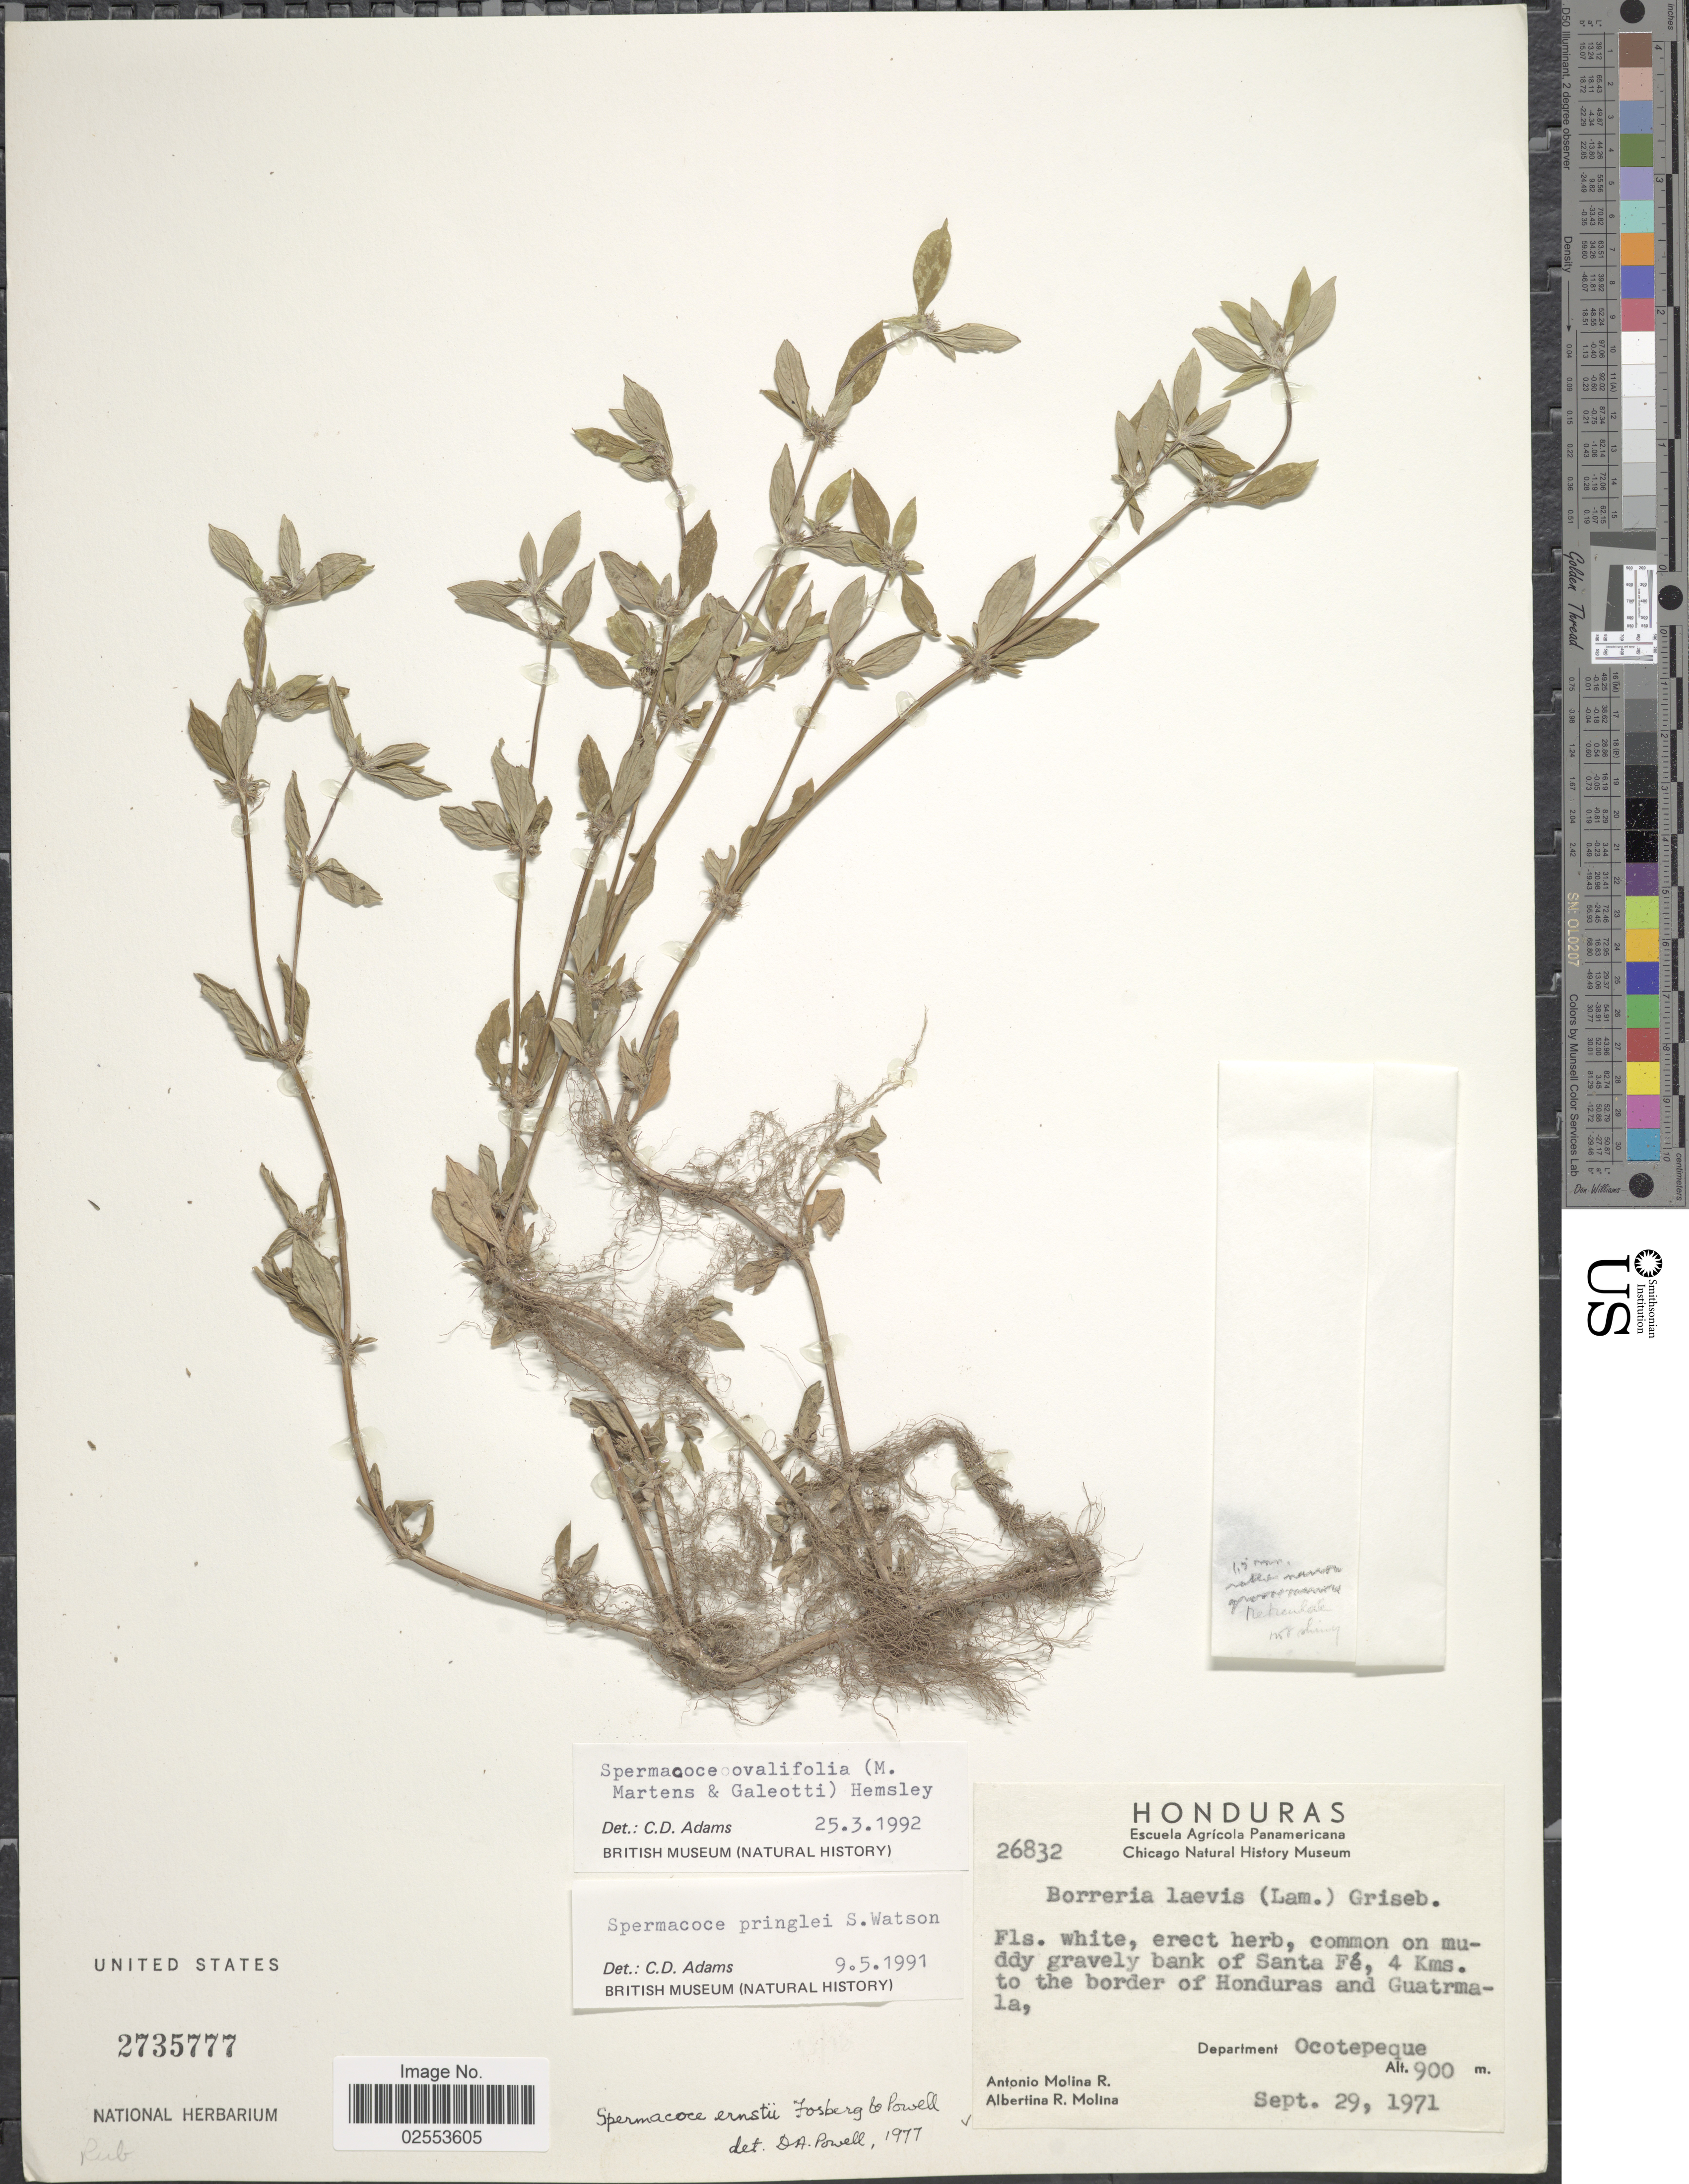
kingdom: Plantae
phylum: Tracheophyta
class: Magnoliopsida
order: Gentianales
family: Rubiaceae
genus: Spermacoce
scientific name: Spermacoce ovalifolia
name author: (M. Martens & Galeotti) Hemsl.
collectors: A. Molina R. & A. R. Molina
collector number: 26832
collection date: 1971-09-29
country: Honduras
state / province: Ocotepeque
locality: Bank of Santa Fé, 4 Kms. to the border of Honduras and Guatemala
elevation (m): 900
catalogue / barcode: US 2735777